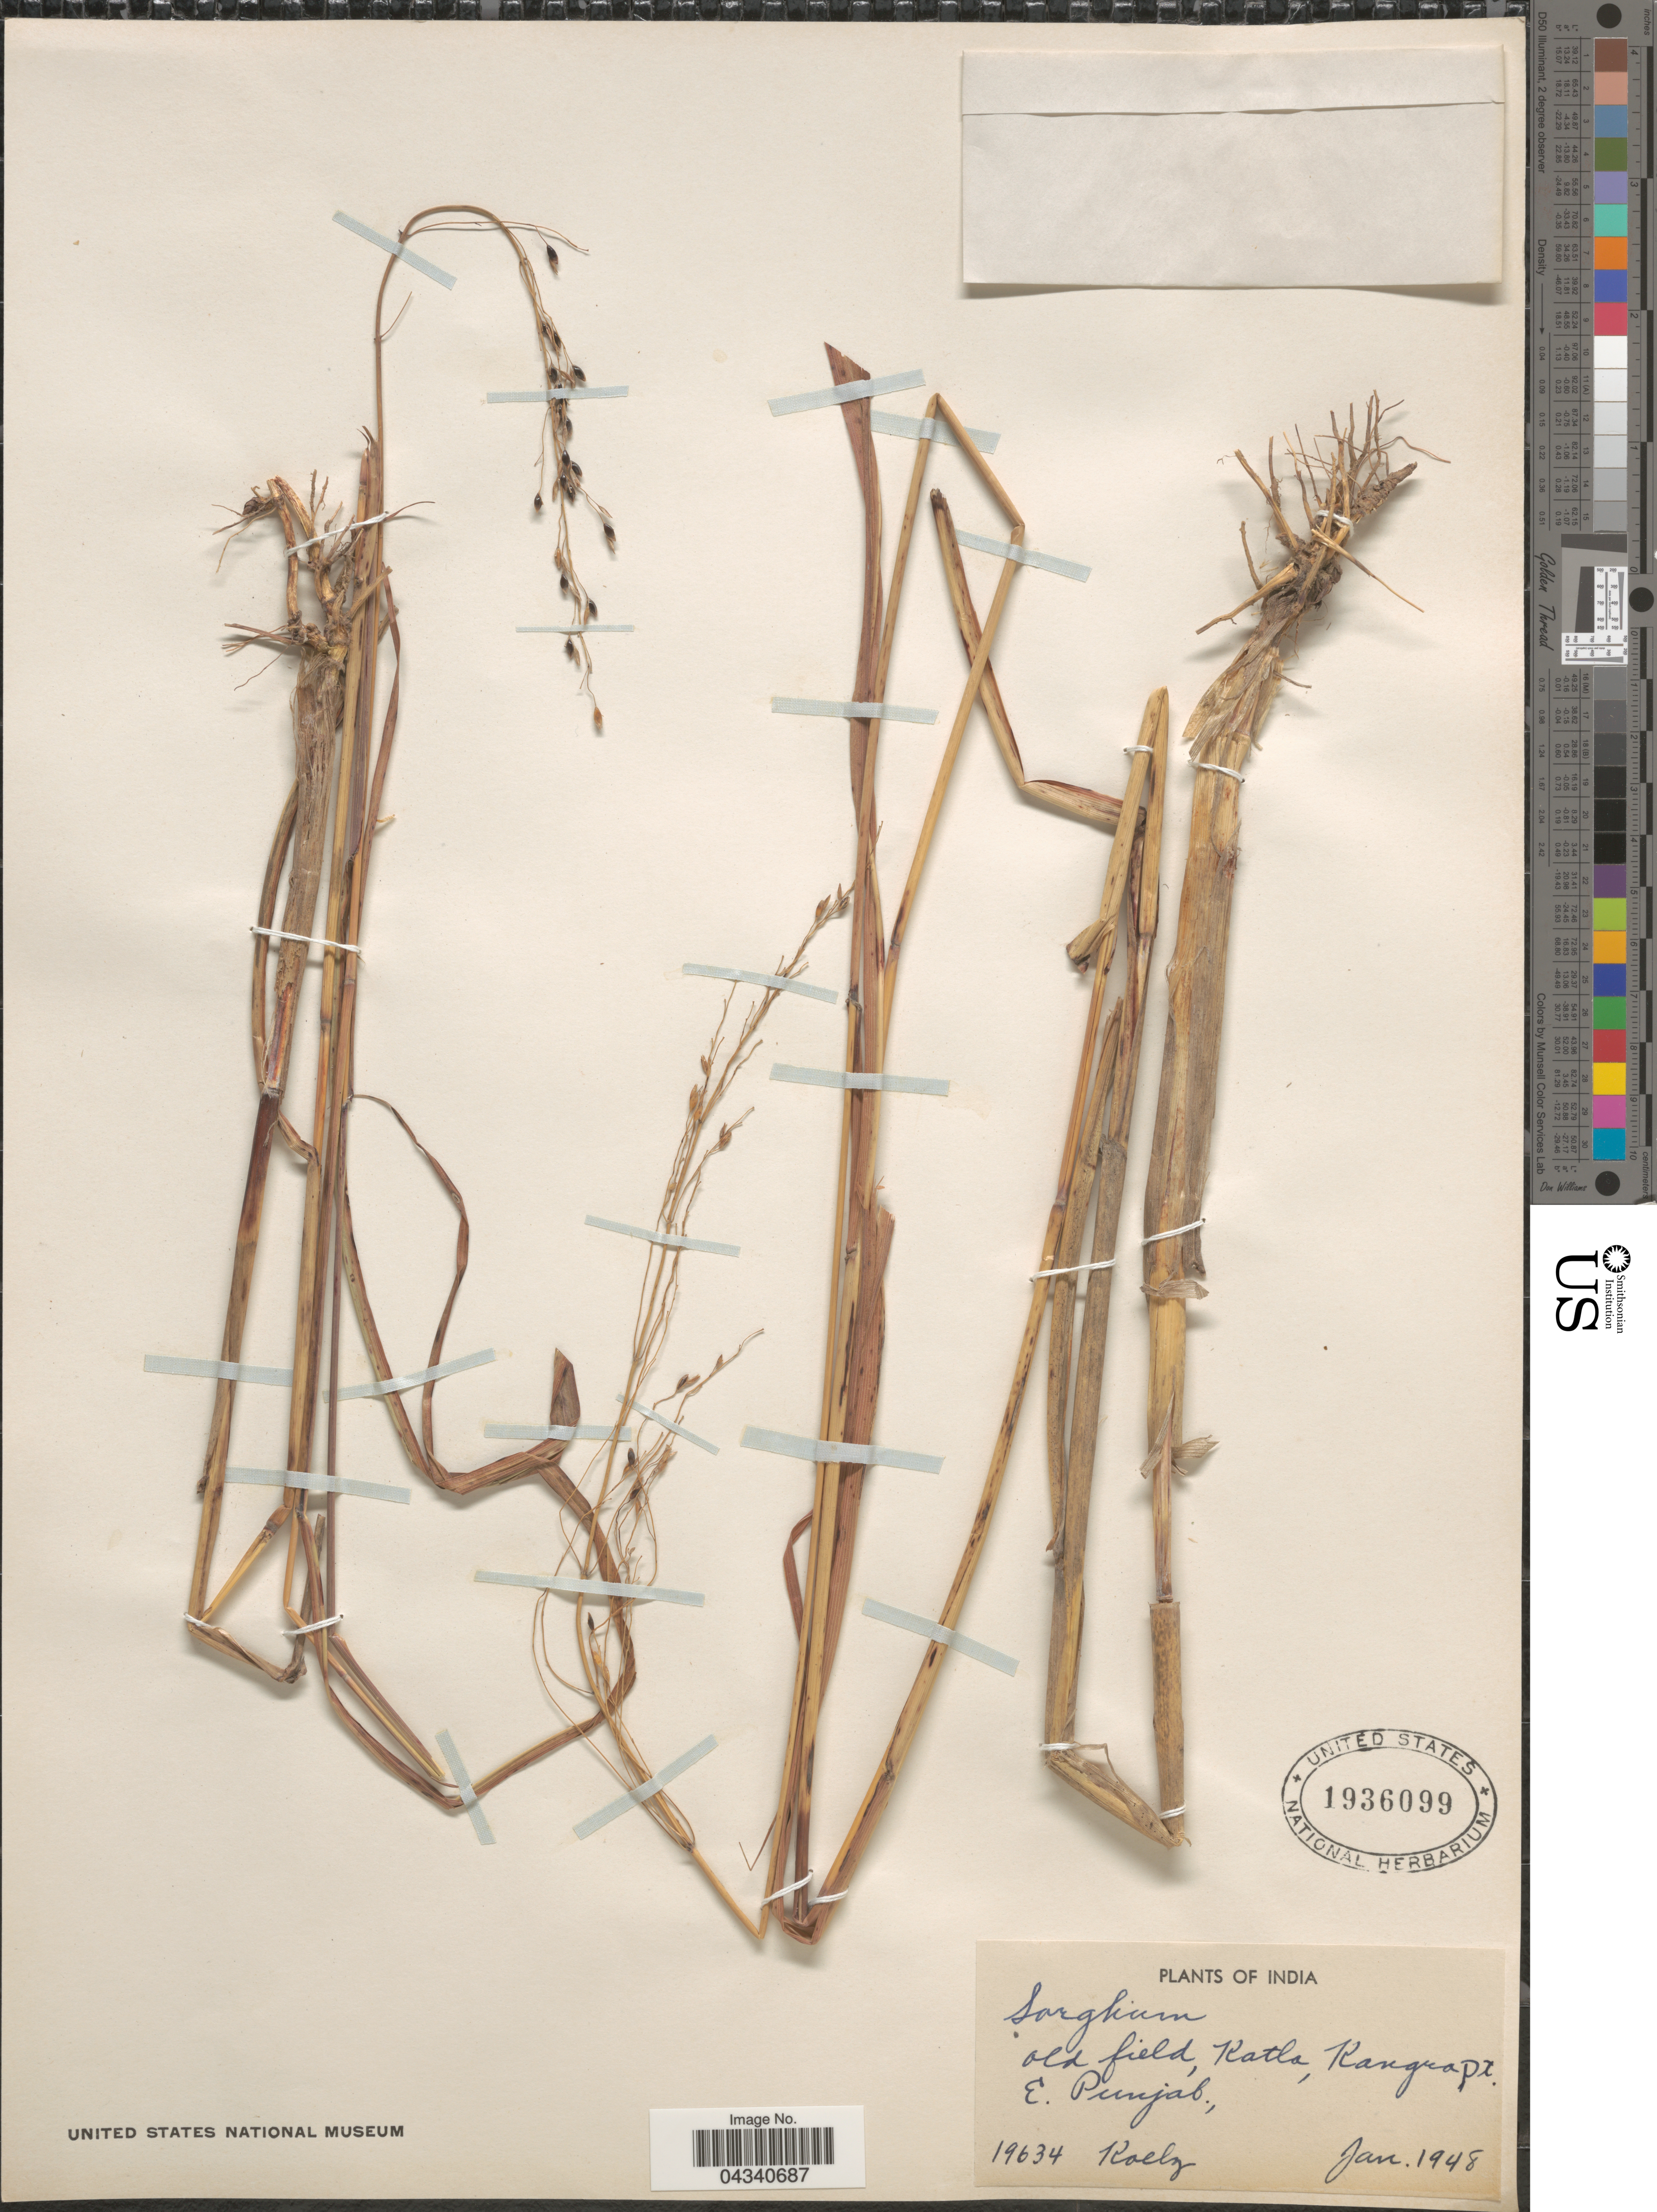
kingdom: Plantae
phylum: Tracheophyta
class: Liliopsida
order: Poales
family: Poaceae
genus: Sorghum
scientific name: Sorghum sp.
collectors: Koelz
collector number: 19634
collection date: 1948-01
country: India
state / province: Himachal Pradesh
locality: Old field, Katla, Kangra Dt. E. Punjab.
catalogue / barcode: US 1936099